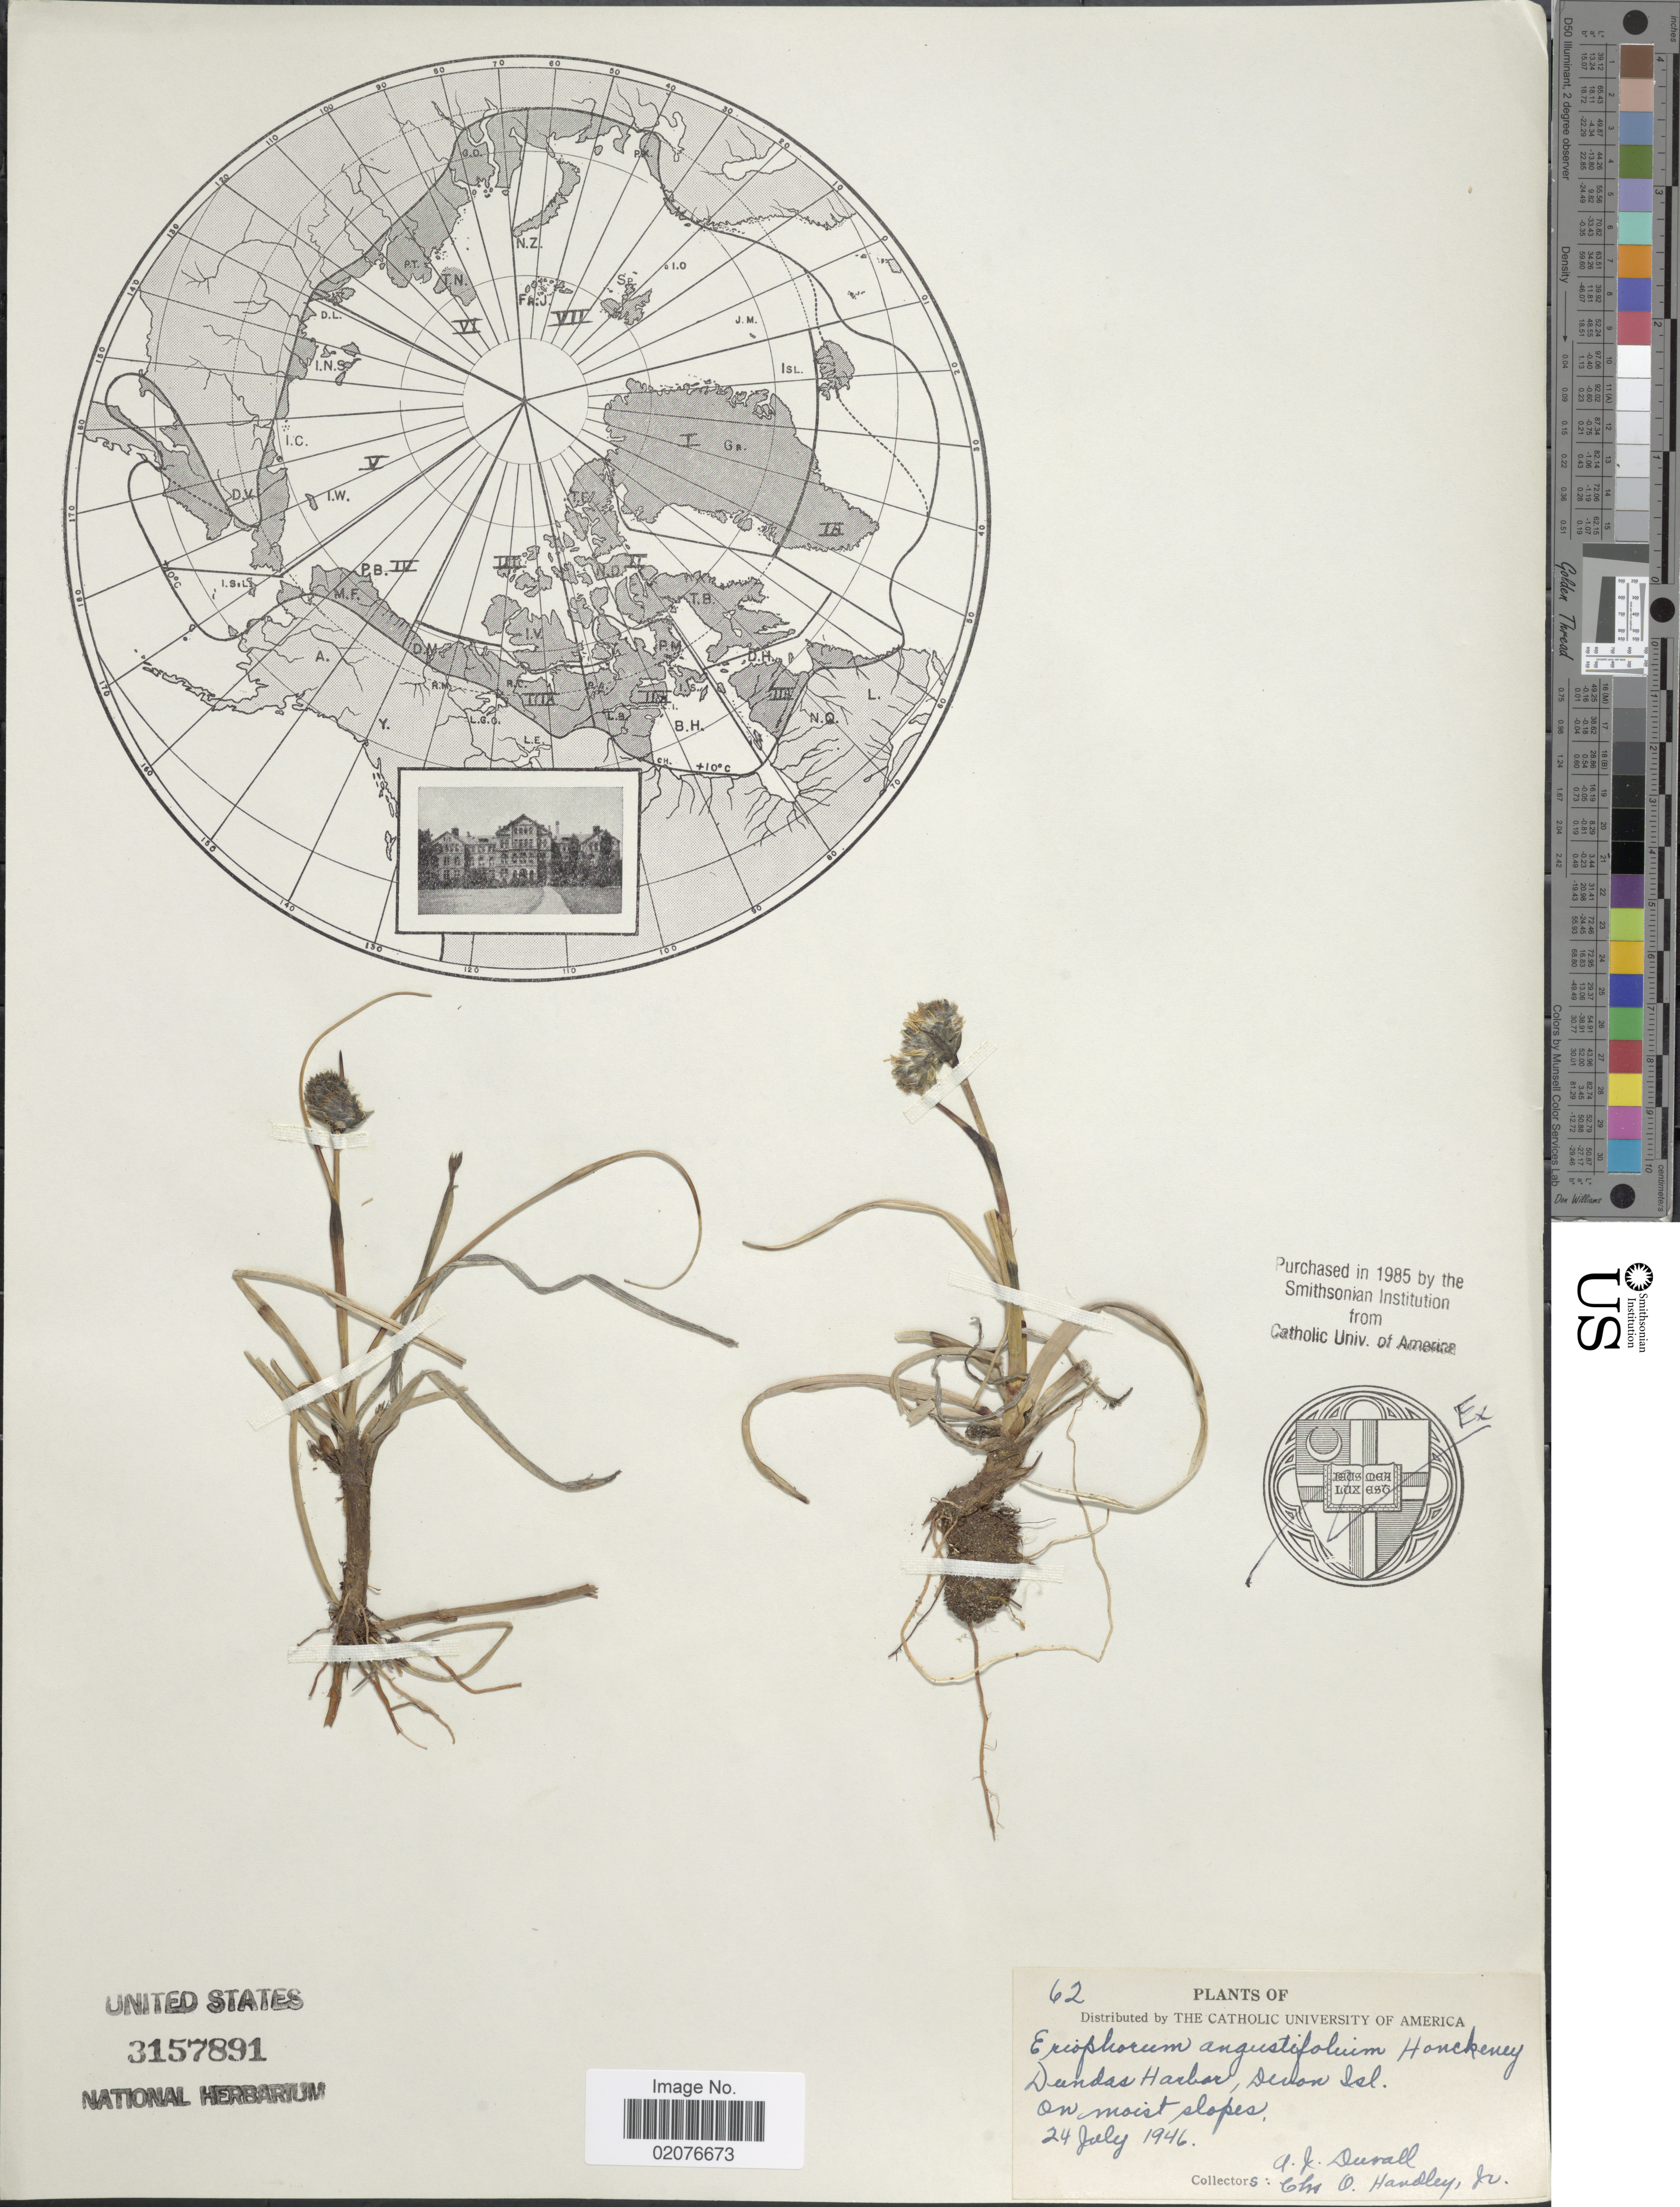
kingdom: Plantae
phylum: Tracheophyta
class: Liliopsida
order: Poales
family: Cyperaceae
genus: Eriophorum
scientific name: Eriophorum angustifolium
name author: Honck.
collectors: A. Duvall & C. Handley Jr.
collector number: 62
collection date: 1946-07-24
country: Canada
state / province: Nunavut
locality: Dundas Harbor, Devon Isl. on moist slopes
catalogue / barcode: US 3157891